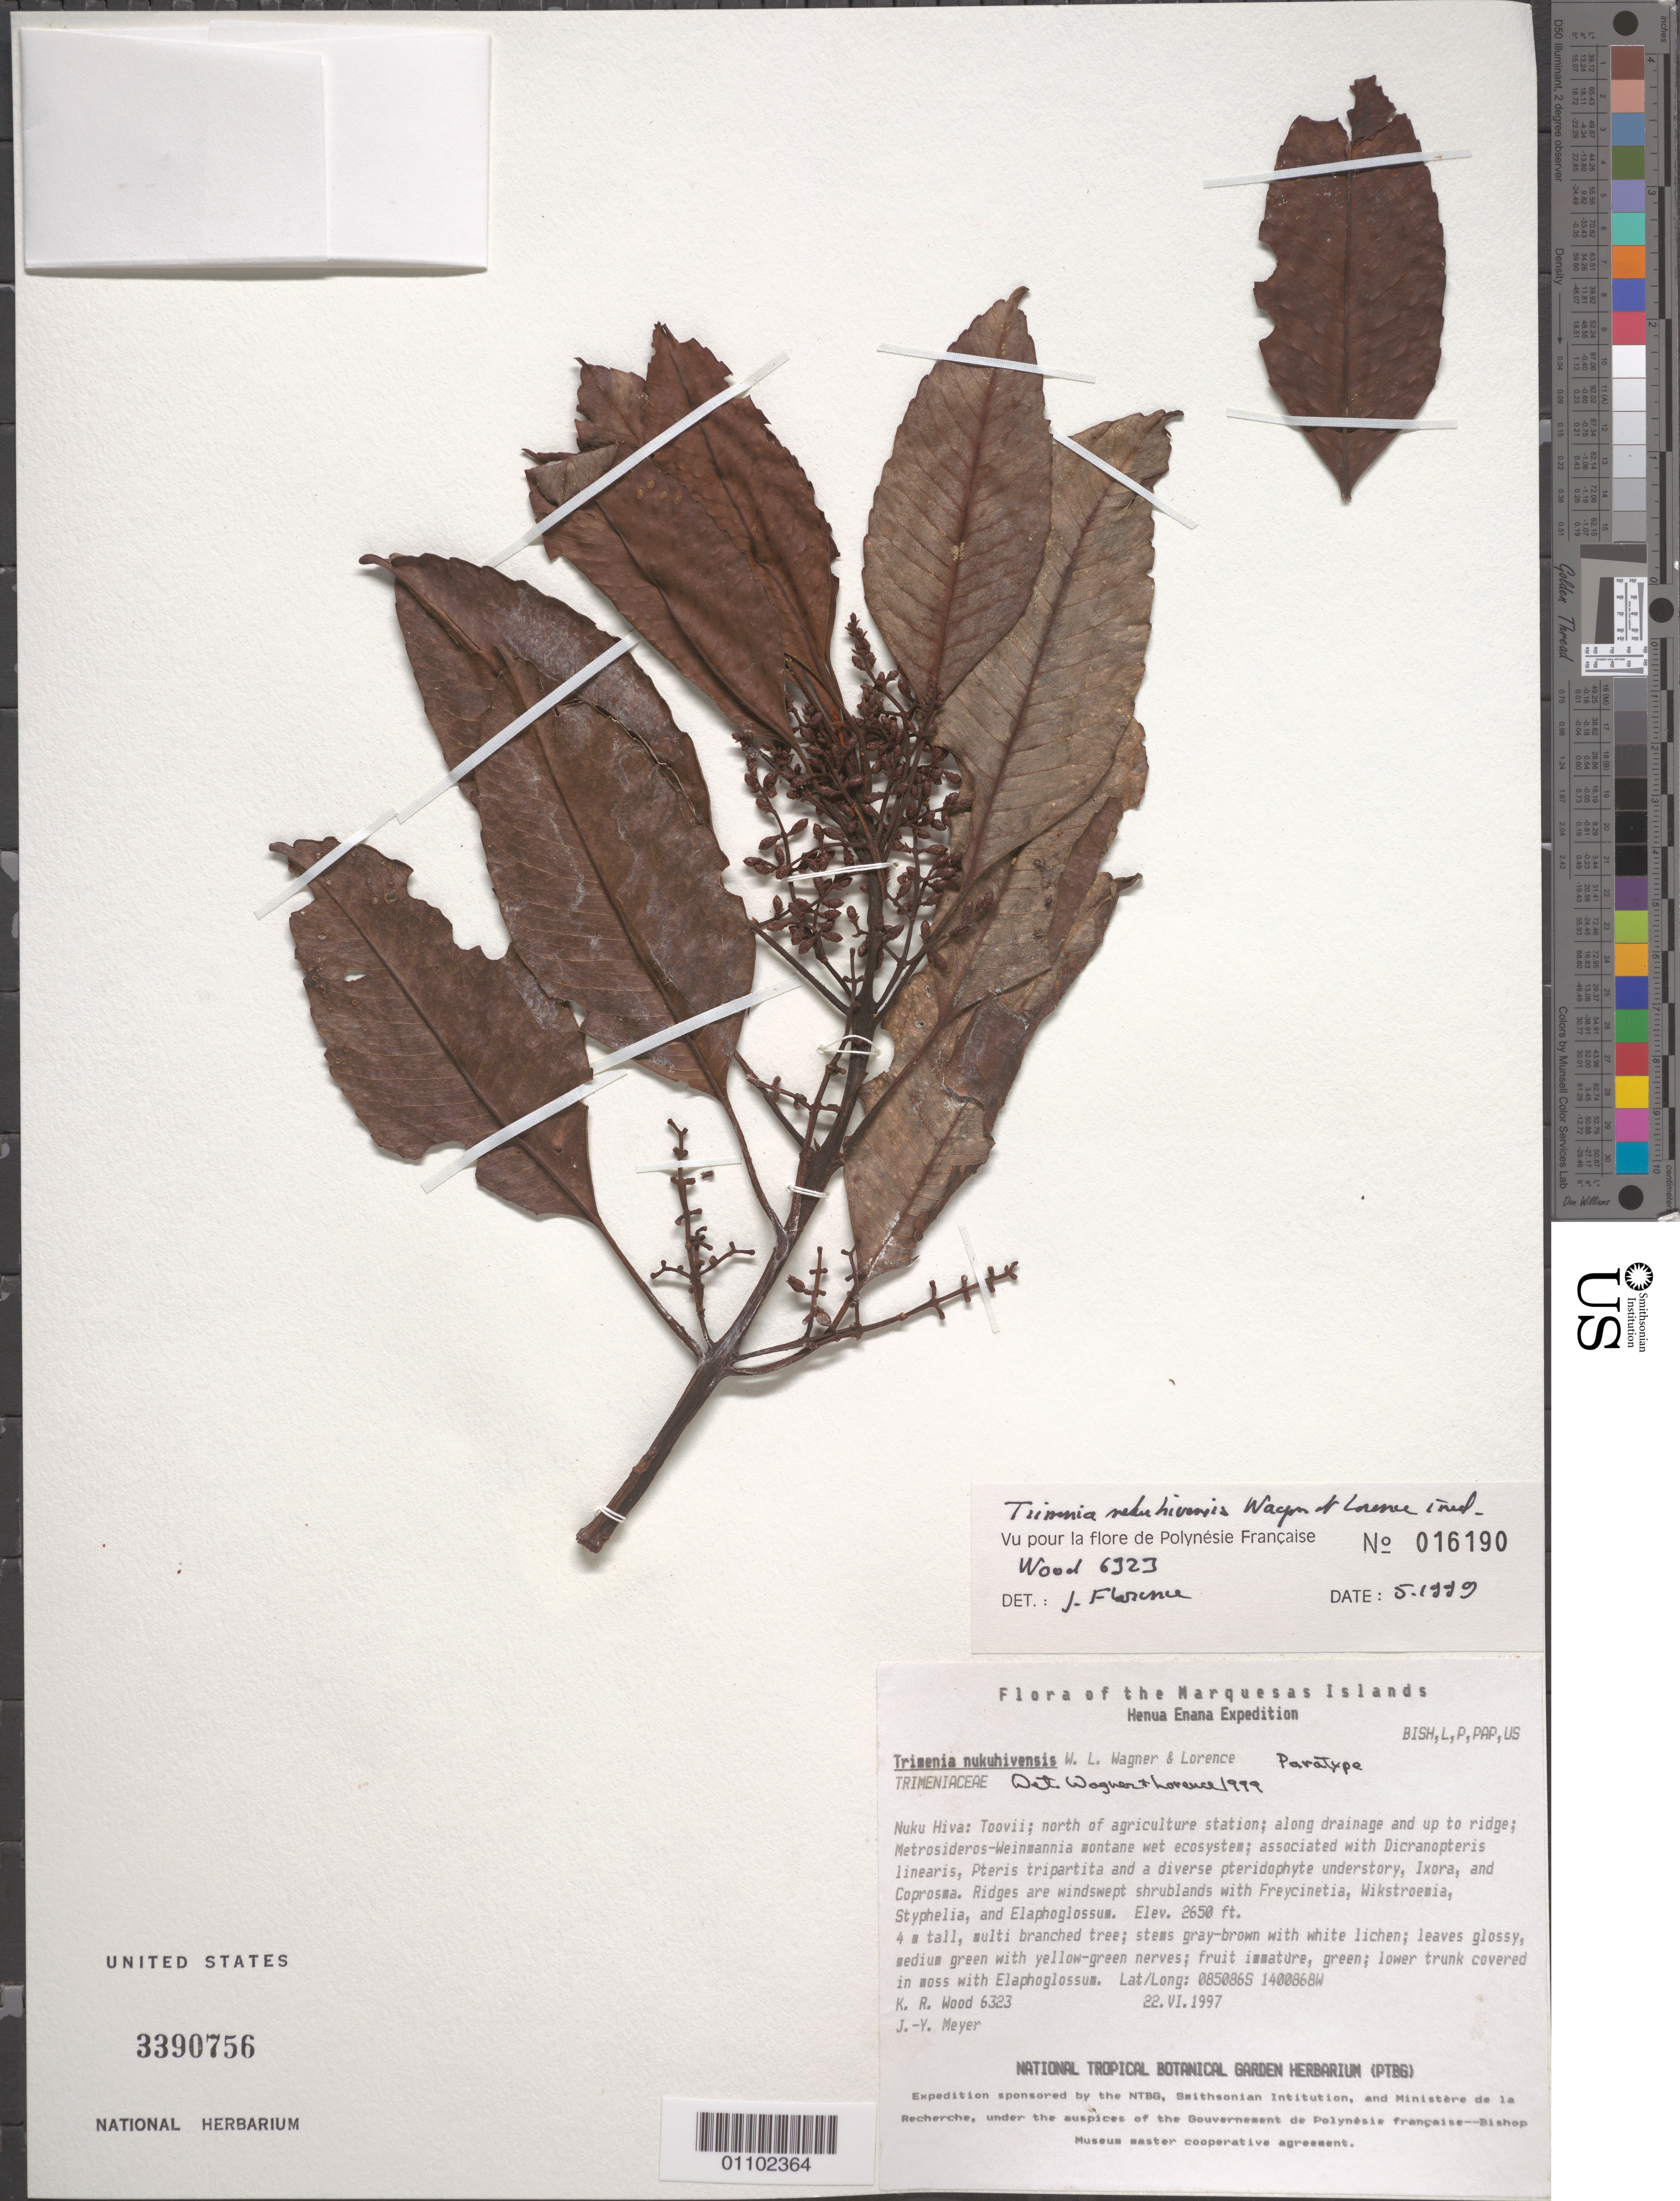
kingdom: Plantae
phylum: Tracheophyta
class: Magnoliopsida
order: Austrobaileyales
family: Trimeniaceae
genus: Trimenia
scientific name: Trimenia nukuhivensis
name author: W.L. Wagner & Lorence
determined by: Lorence, David H.; Wagner, W. H.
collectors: K. R. Wood & J.-Y. Meyer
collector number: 6323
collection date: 1997-06-22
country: French Polynesia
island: Nuku Hiva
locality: Toovii, N of agriculture station, along drainage up to ridge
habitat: Metrosideros - Weinmannia montane wet forest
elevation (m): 808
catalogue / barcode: US 3390756